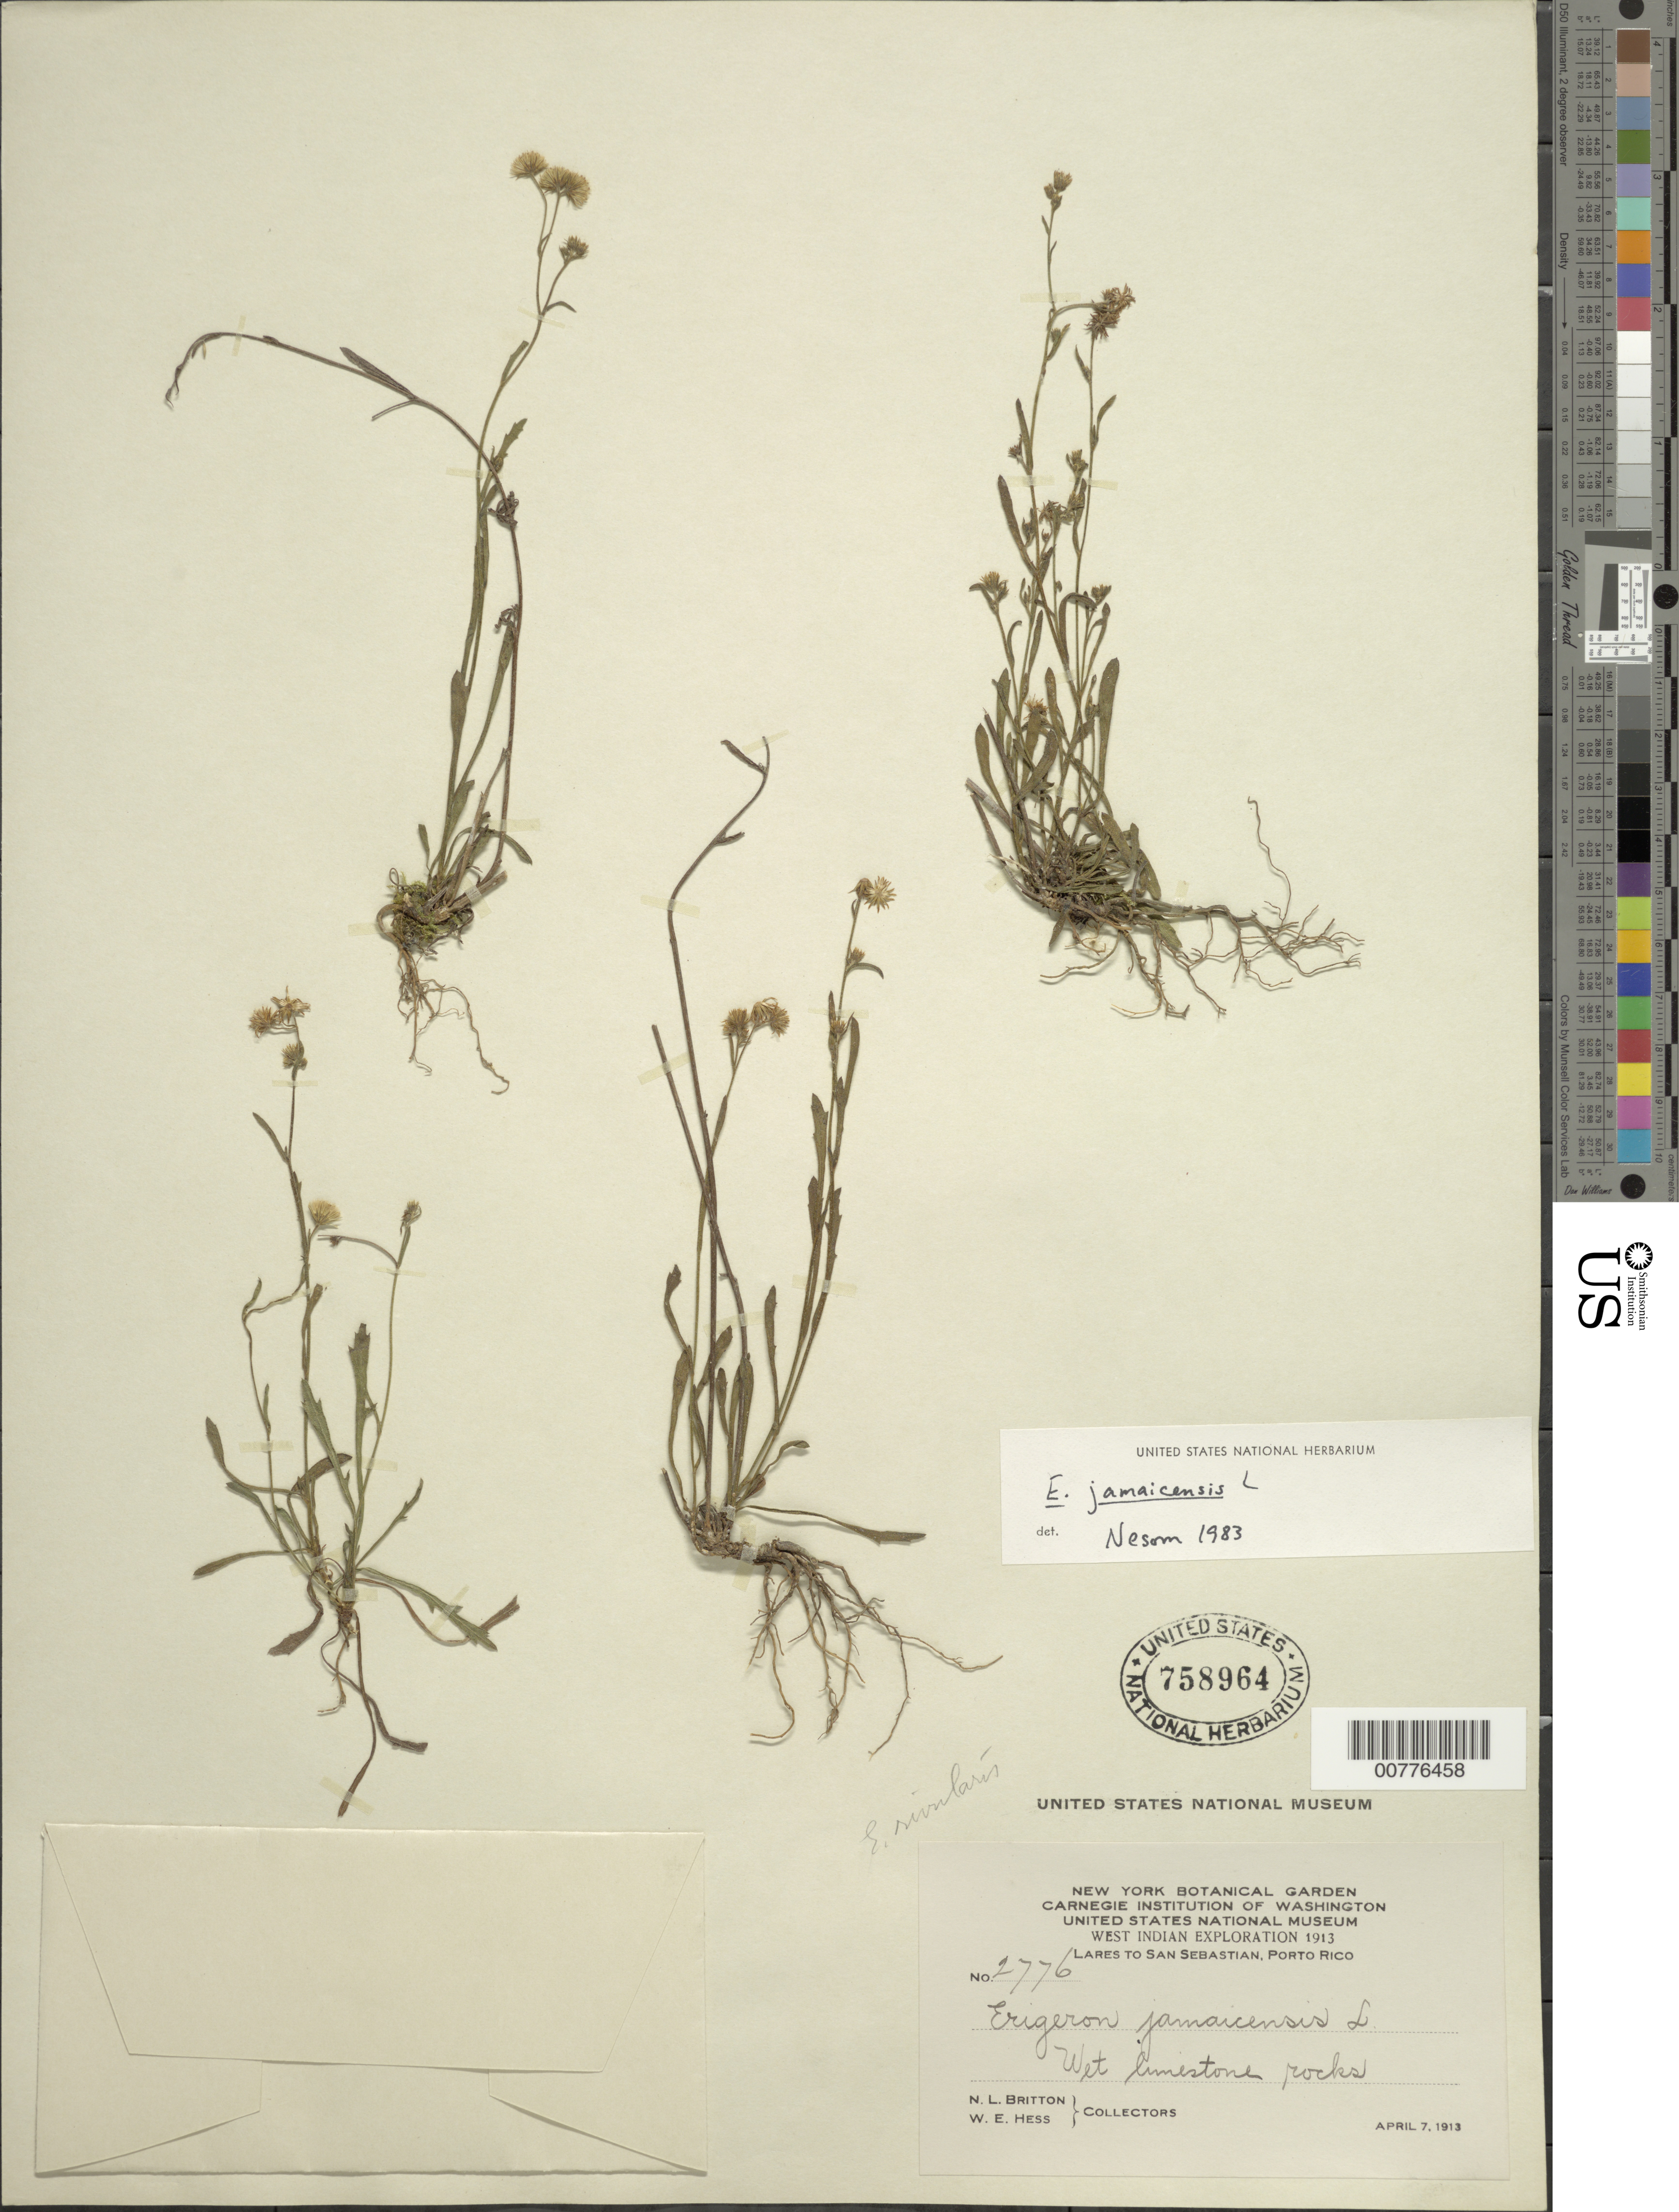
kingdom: Plantae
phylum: Tracheophyta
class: Magnoliopsida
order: Asterales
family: Asteraceae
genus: Erigeron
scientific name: Erigeron jamaicensis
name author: L.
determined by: Nesom, Guy L.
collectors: N. Britton & W. Hess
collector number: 2776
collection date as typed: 07 Apr 1913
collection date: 1913-04-07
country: Puerto Rico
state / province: Lares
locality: Lares to San Sebastian. Wet limestone rocks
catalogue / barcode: US 758964